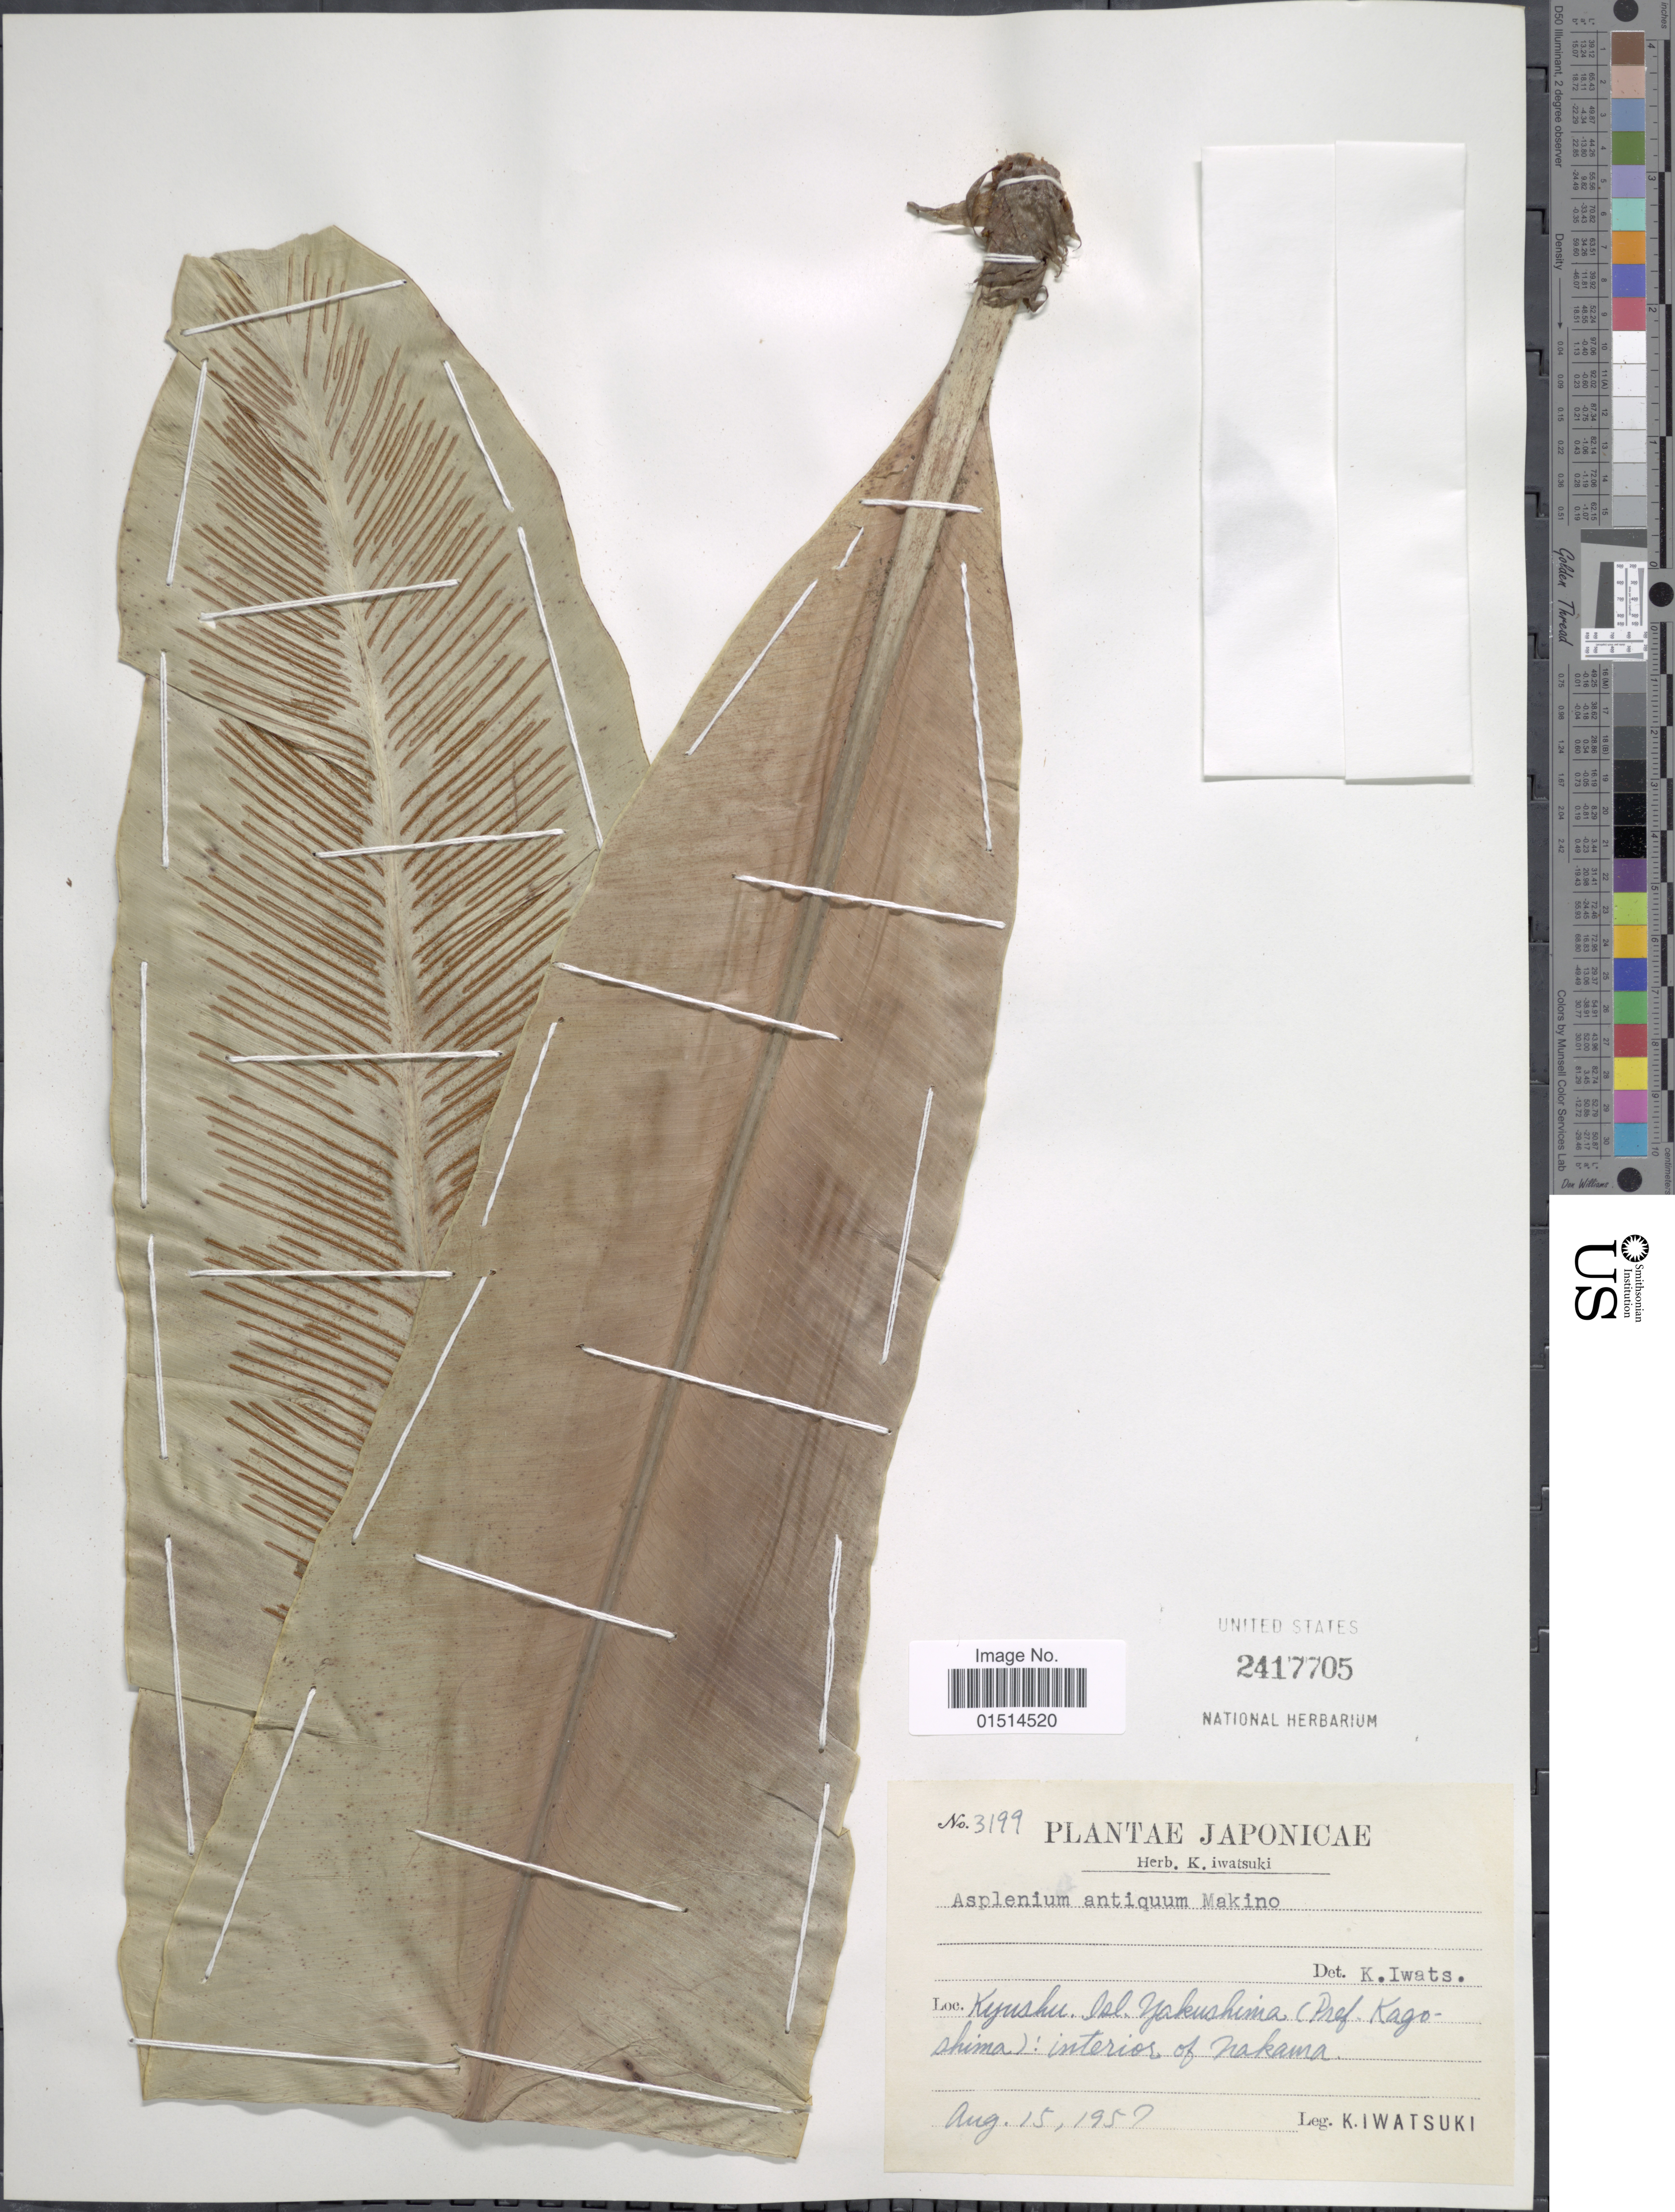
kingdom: Plantae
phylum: Tracheophyta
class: Polypodiopsida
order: Polypodiales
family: Aspleniaceae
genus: Asplenium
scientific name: Asplenium antiquum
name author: Makino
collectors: K. Iwatsuki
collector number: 3199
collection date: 1957-08-15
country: Japan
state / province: Kagosima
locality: Kyushu, Isl. Yakushima (Pref, Kagoshima): interior of Nakama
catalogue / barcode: US 2417705